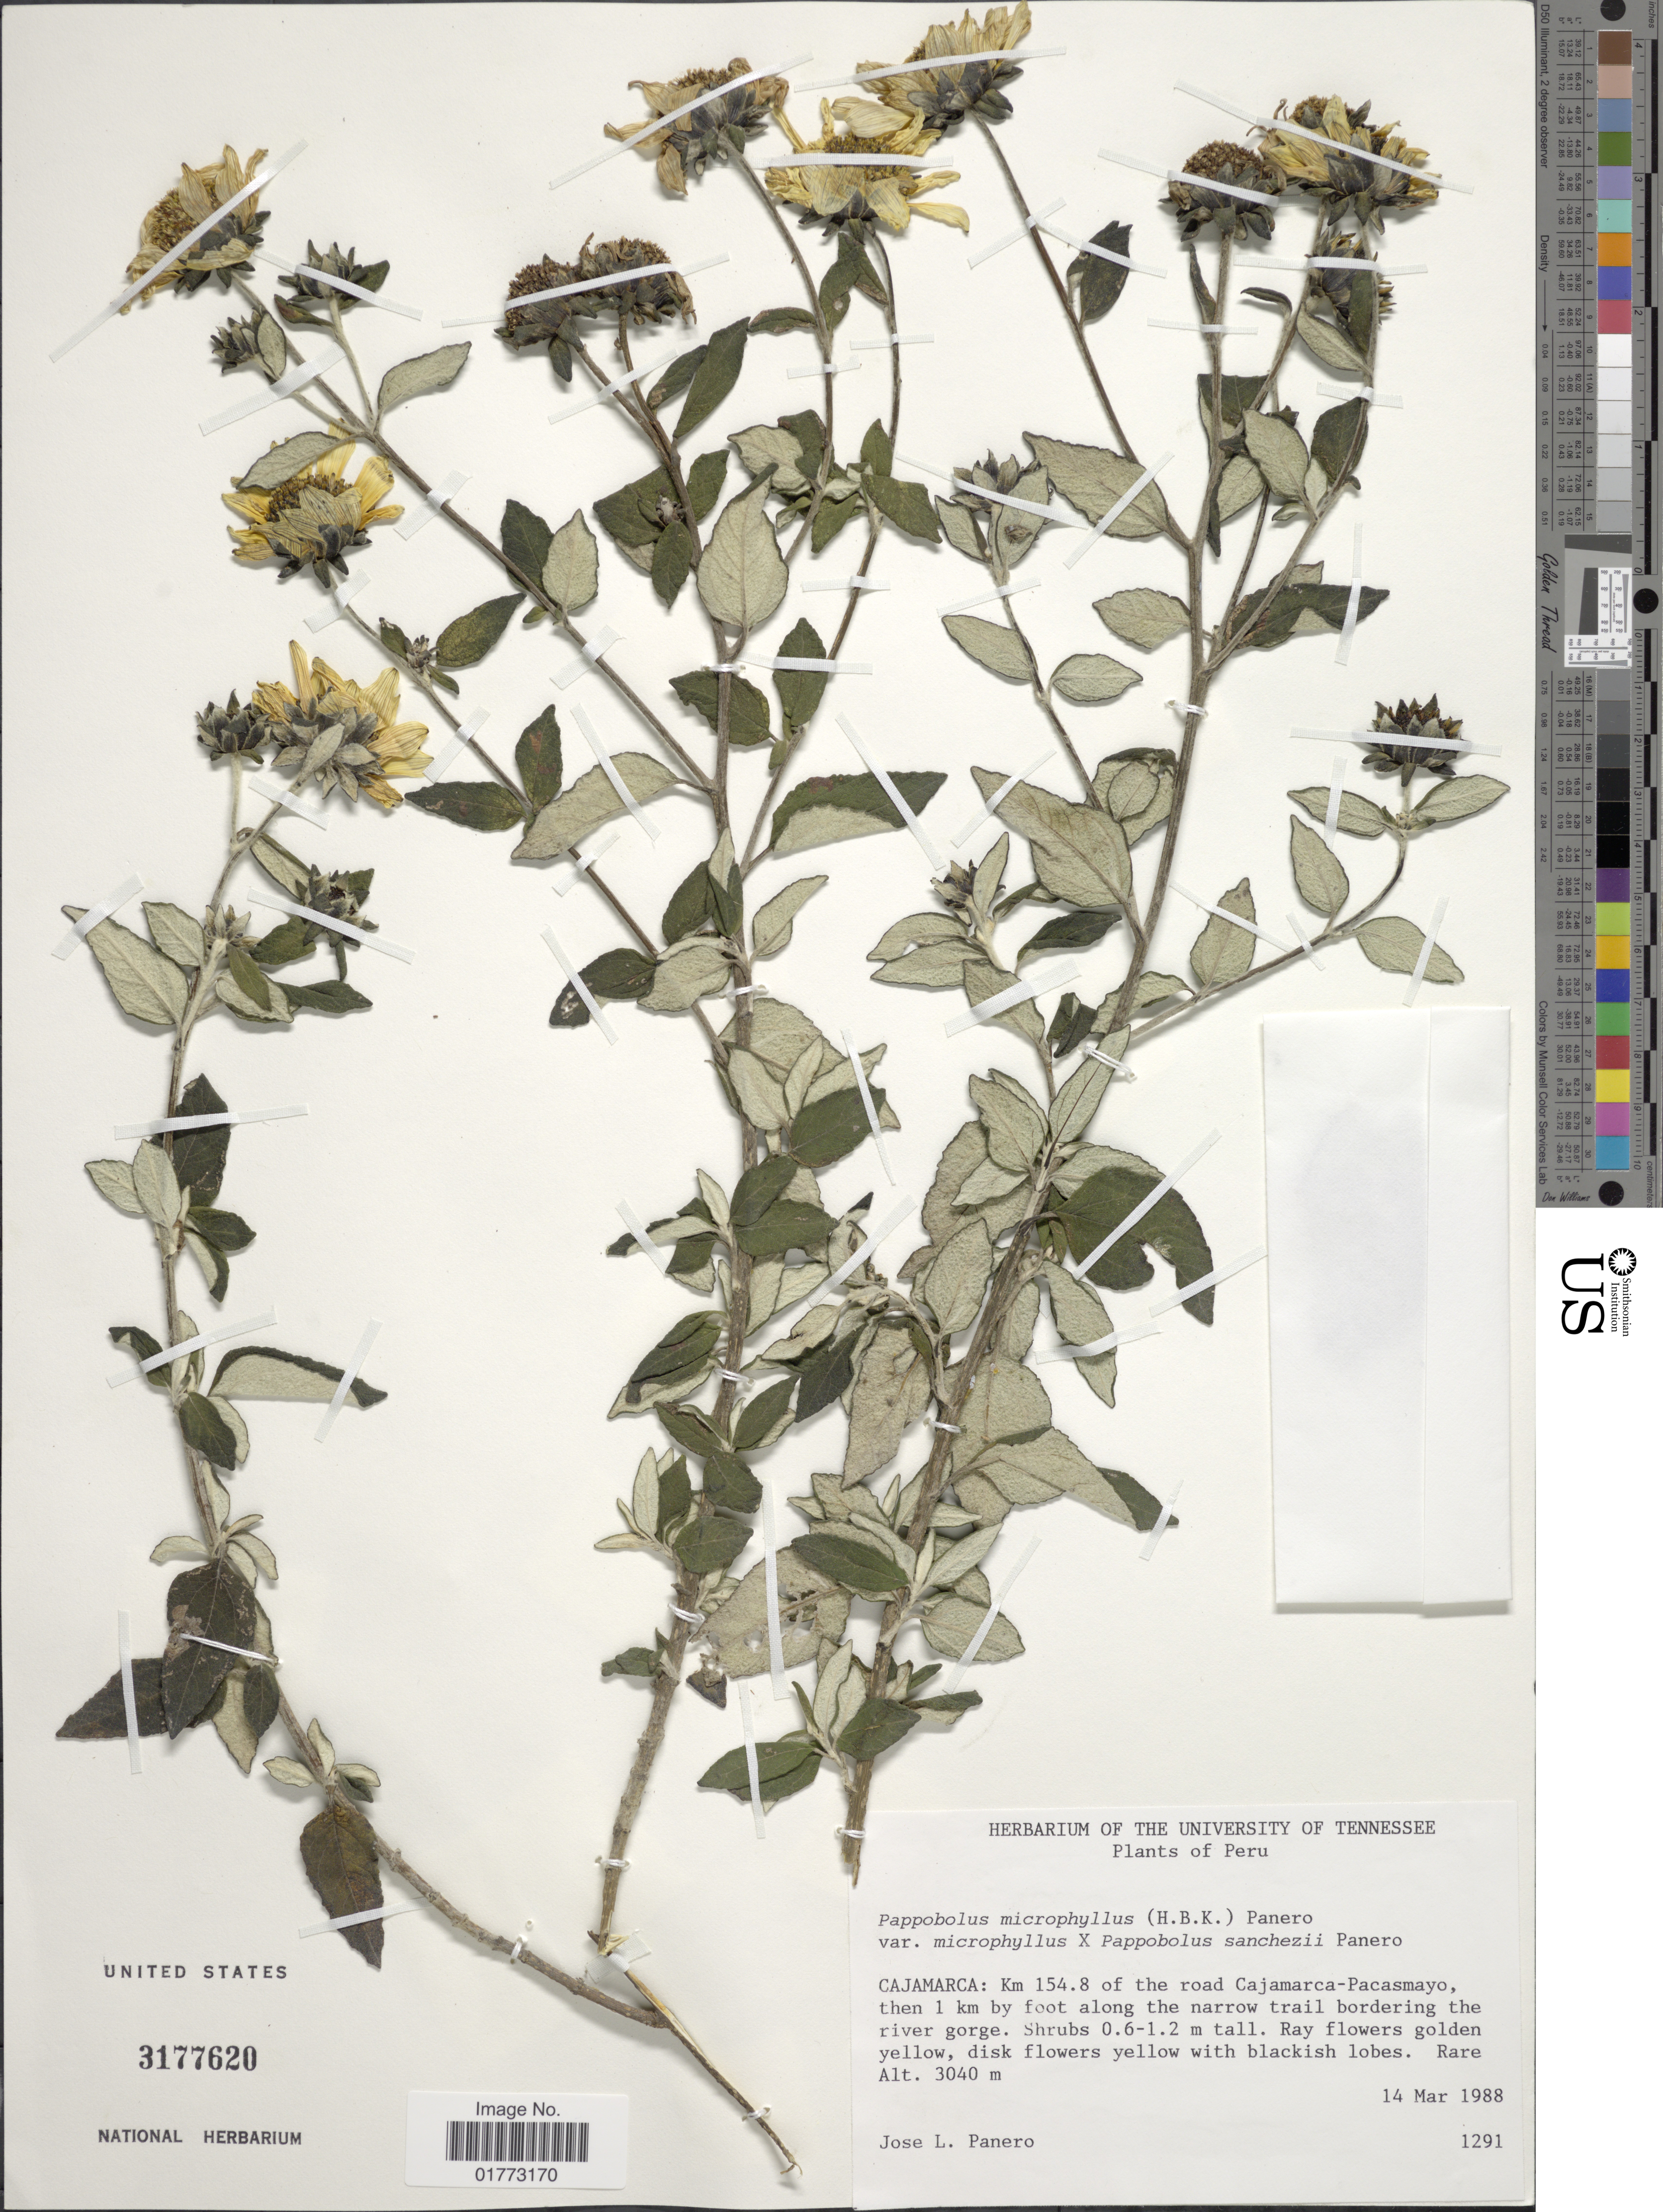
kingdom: Plantae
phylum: Tracheophyta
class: Magnoliopsida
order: Asterales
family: Asteraceae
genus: Pappobolus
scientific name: Pappobolus microphyllus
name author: (Kunth) Panero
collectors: J. L. Panero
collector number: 1291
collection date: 1988-03-14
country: Peru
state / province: Cajamarca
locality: Km 154.8 of the road Cajamarca-Pacasmayo, then 1 km by foot along the narrow trail bordering the river gorge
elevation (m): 3040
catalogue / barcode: US 317720